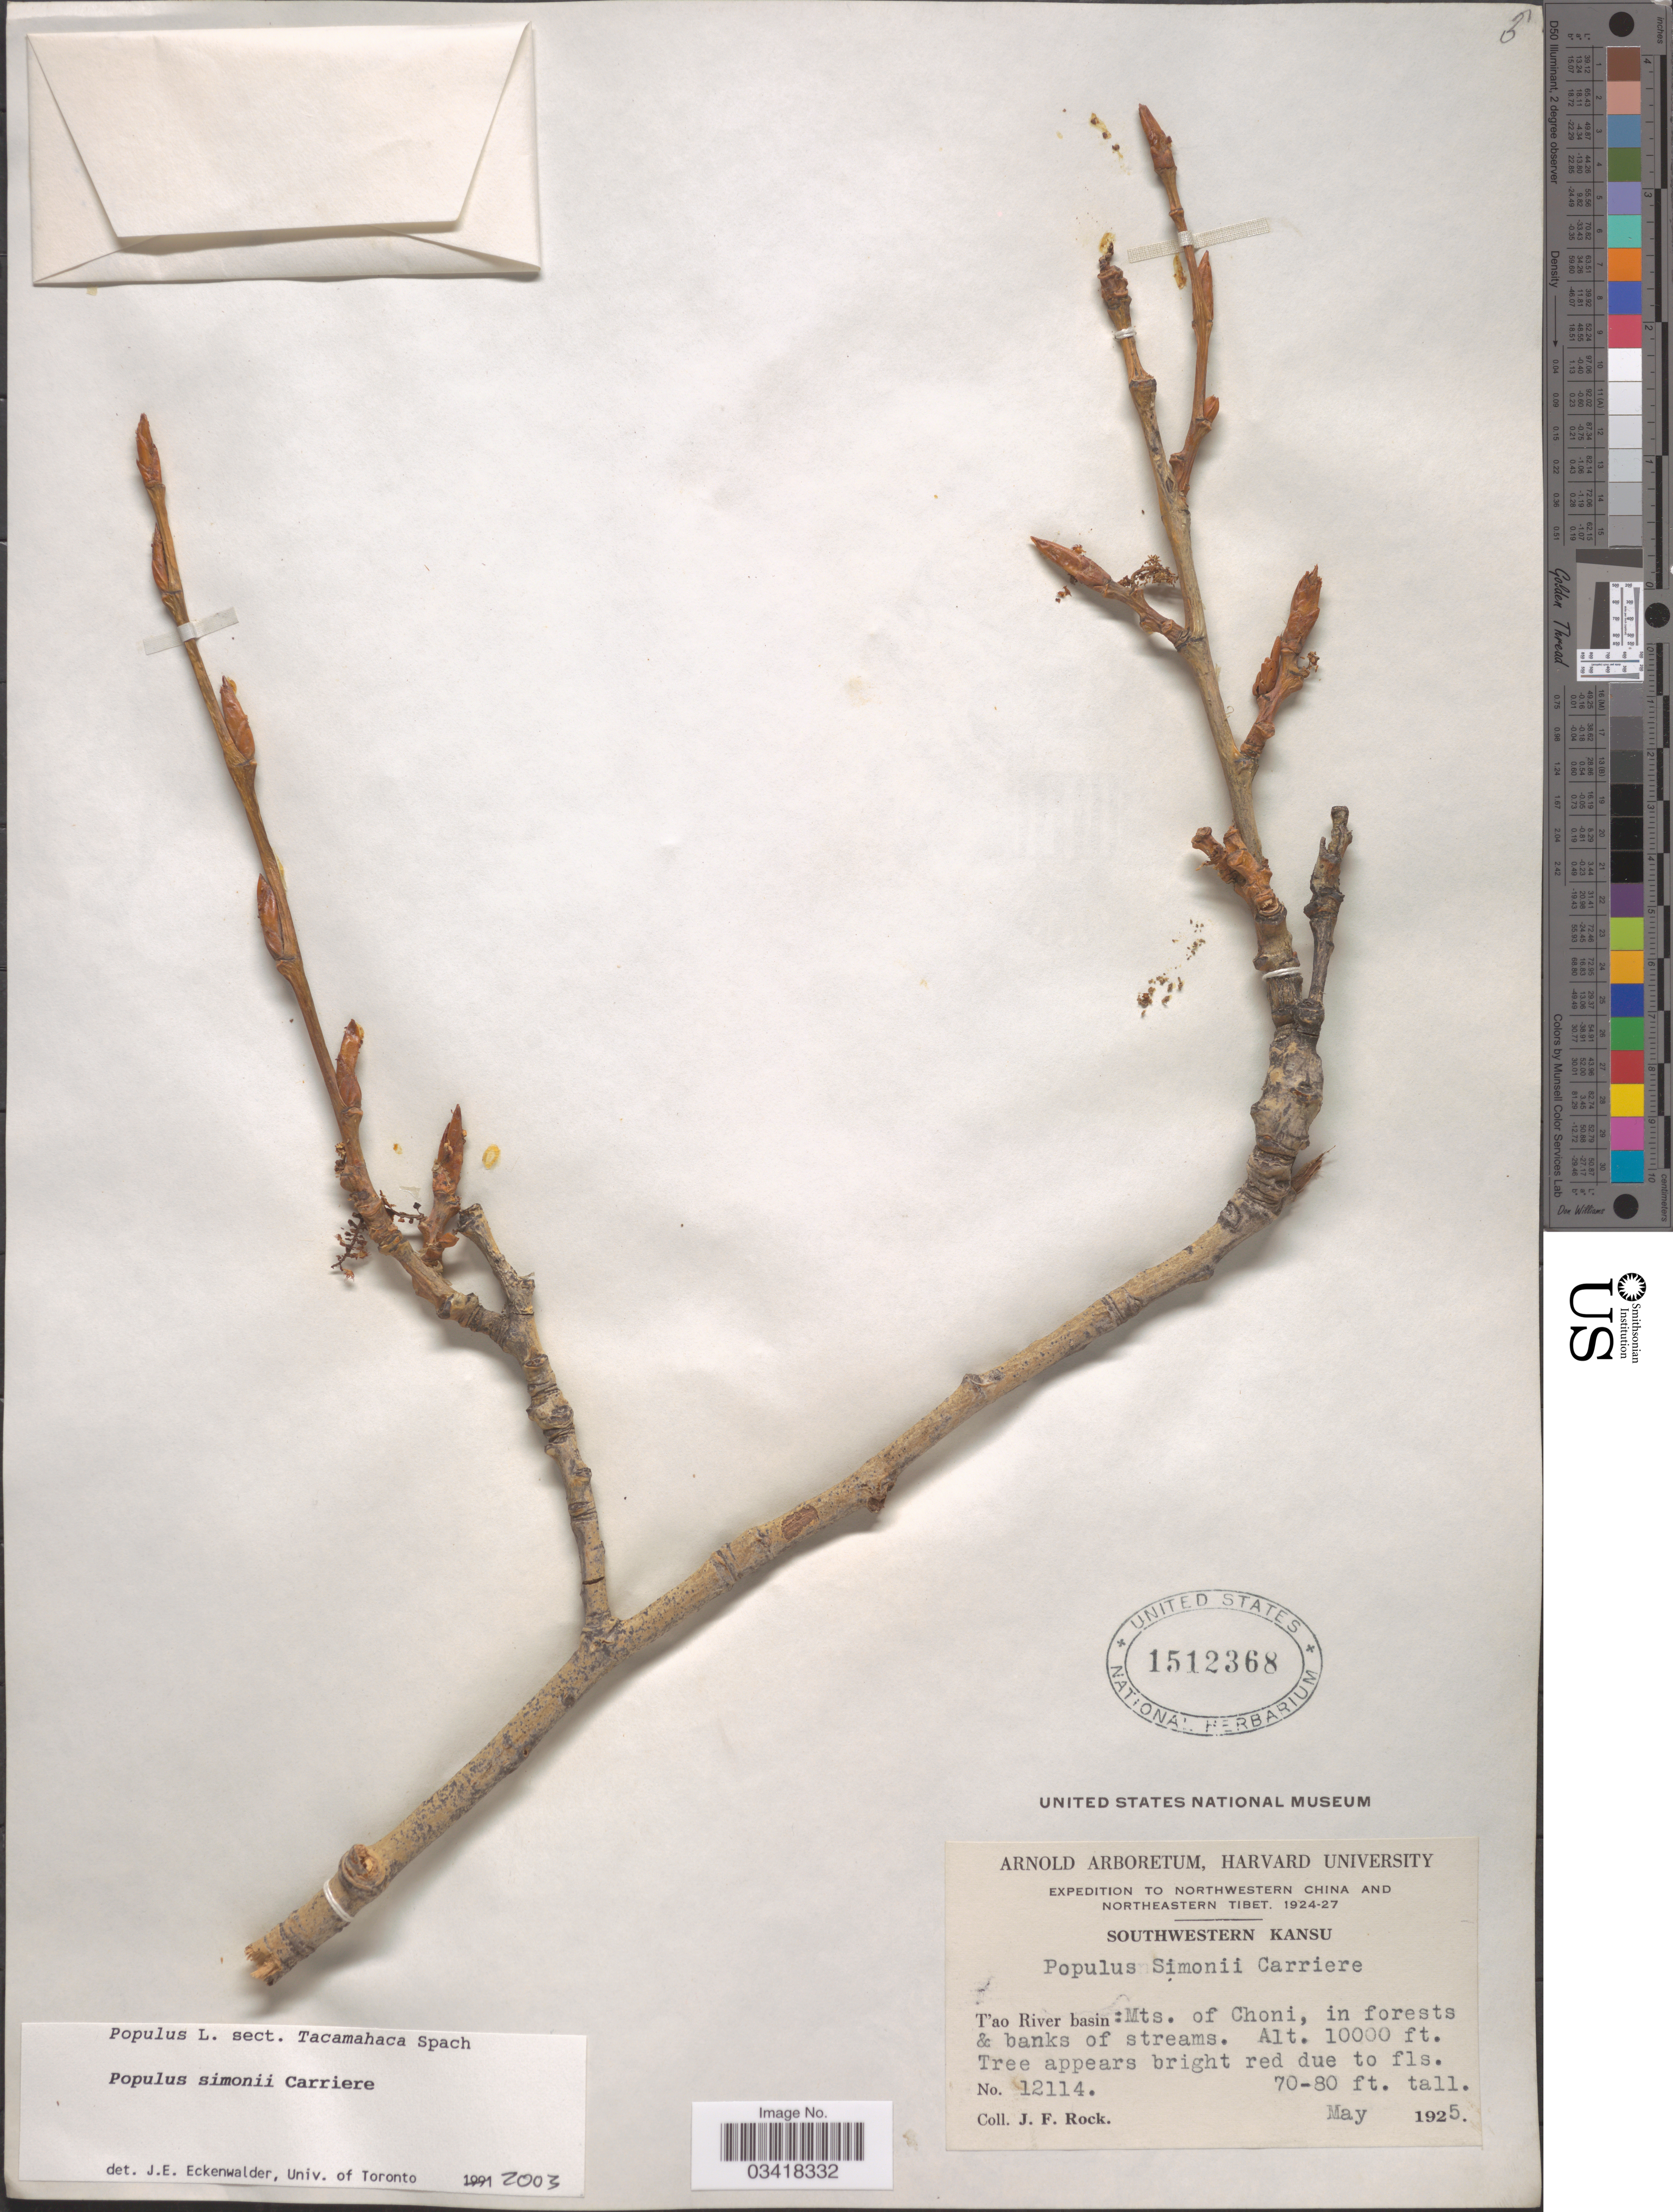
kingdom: Plantae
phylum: Tracheophyta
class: Magnoliopsida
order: Malpighiales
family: Salicaceae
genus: Populus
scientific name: Populus simonii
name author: Carrière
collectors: J. Rock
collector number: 12114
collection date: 1925-05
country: China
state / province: Gansu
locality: Northwestern China and Northeastern Tibet. Southwestern Kansu. T'ao River basin: Mts. of Choni, in forests & banks of streams.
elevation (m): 3048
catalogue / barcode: US 1512368